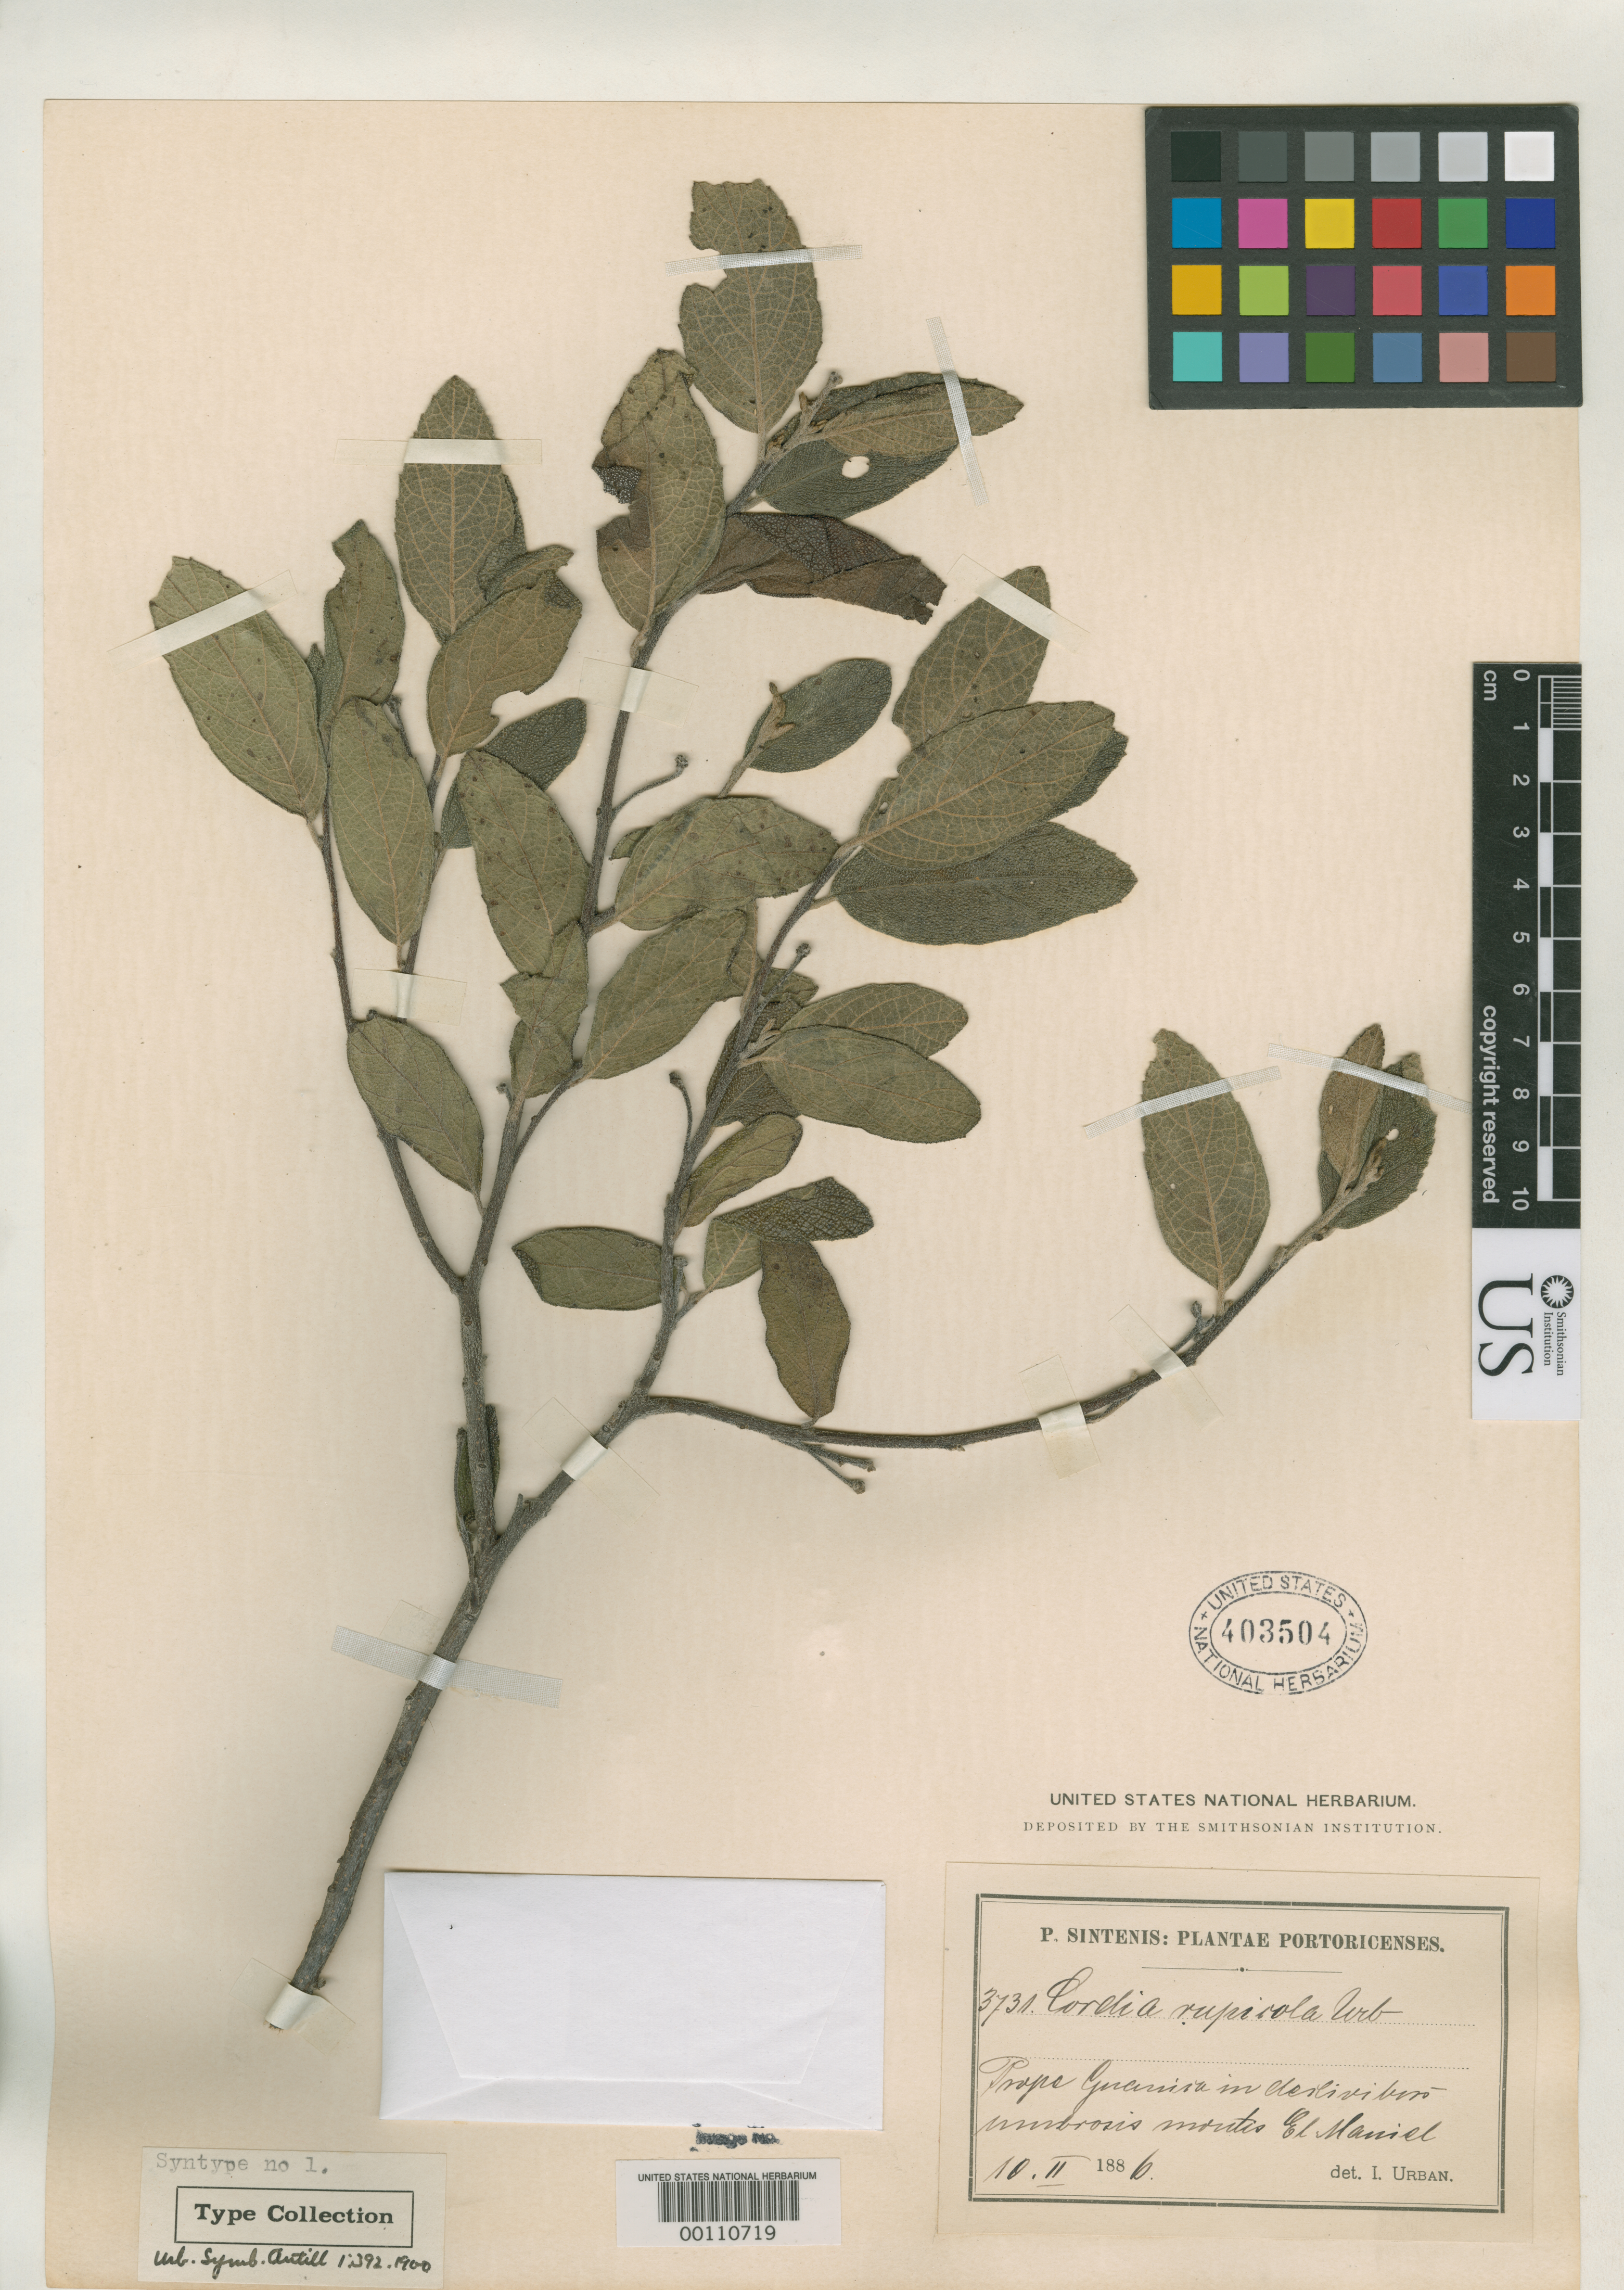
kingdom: Plantae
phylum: Tracheophyta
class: Magnoliopsida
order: Boraginales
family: Cordiaceae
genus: Cordia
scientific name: Cordia rupicola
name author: Urb.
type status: Syntype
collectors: P. Sintenis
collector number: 3731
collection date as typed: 10 Feb 1886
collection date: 1886-02-10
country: Puerto Rico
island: Greater Antilles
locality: Guayanilla et Barinas, Los Indios.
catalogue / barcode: US 403504